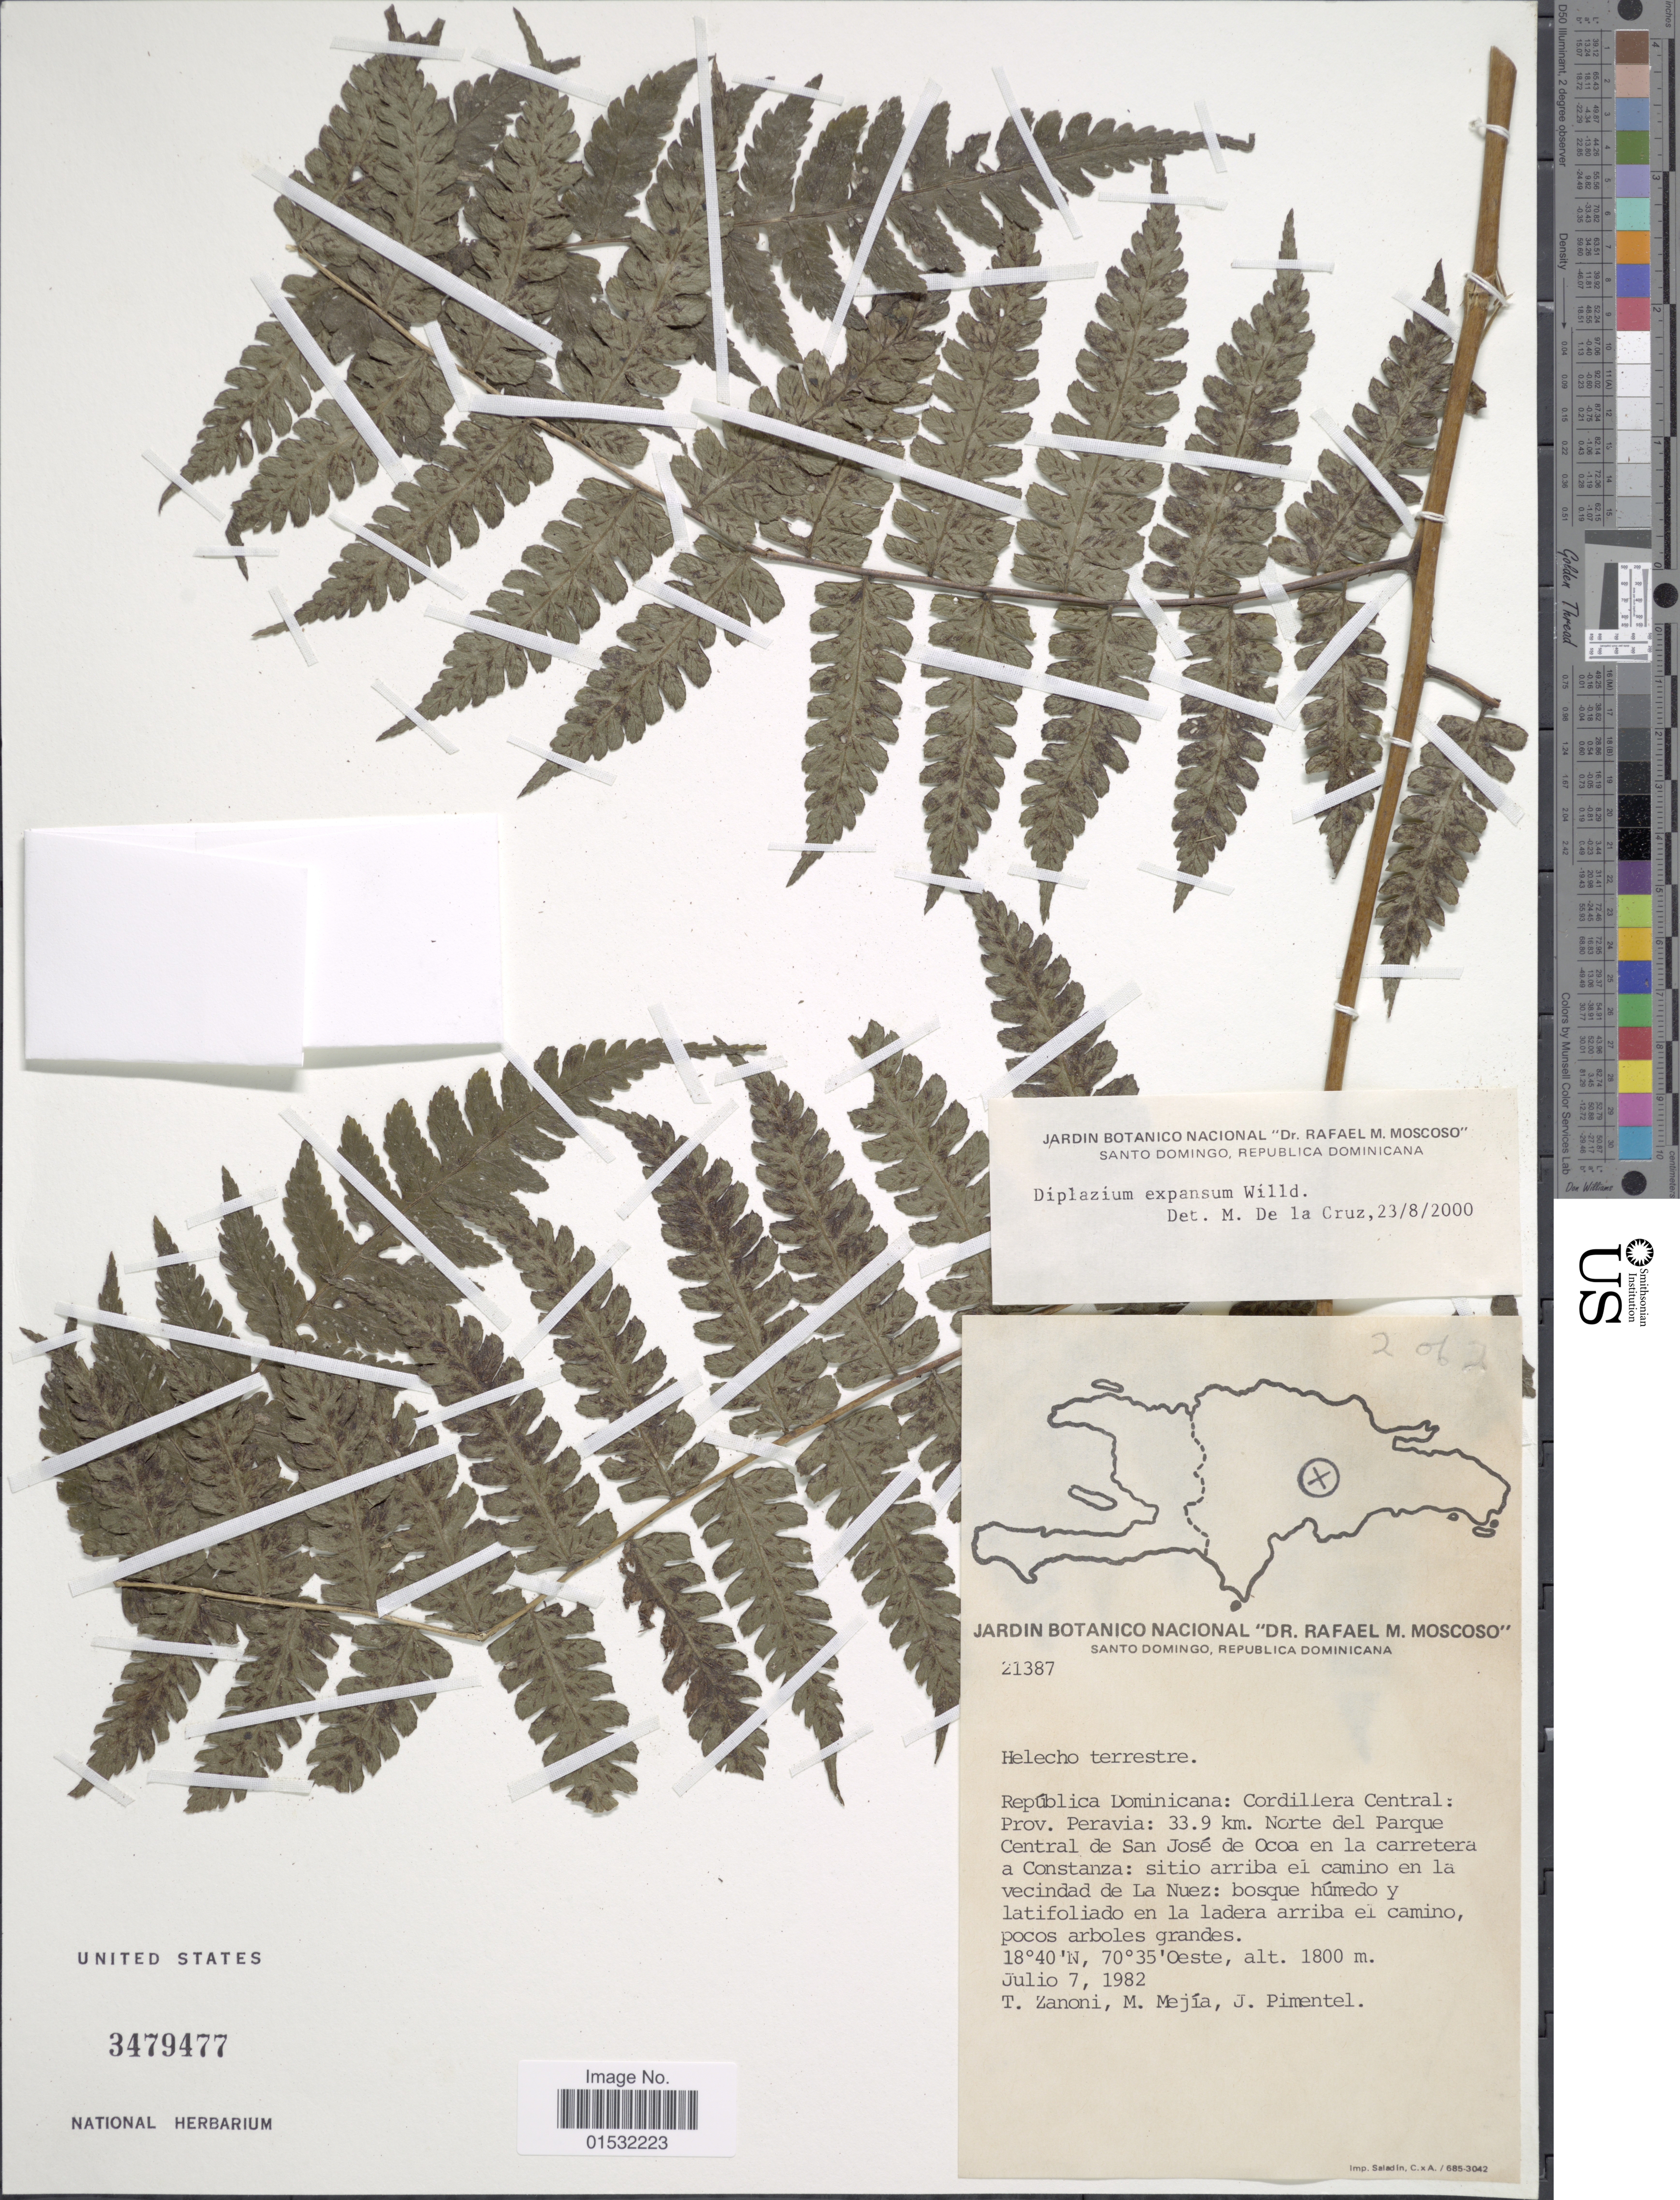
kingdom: Plantae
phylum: Tracheophyta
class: Polypodiopsida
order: Polypodiales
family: Athyriaceae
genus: Diplazium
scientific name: Diplazium expansum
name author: Willd.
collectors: T. A. Zanoni, M. Mejia & J. Pimentel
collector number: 21387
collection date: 1982-07-07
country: Dominican Republic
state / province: Peravia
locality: Cordillera Central. 33.9 km. Norte del Parque Central de San José de Ocoa en la carretera a Constanza: sitio arriba el camino en la vecindad de La Nuez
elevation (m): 1800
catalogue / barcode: US 3479477